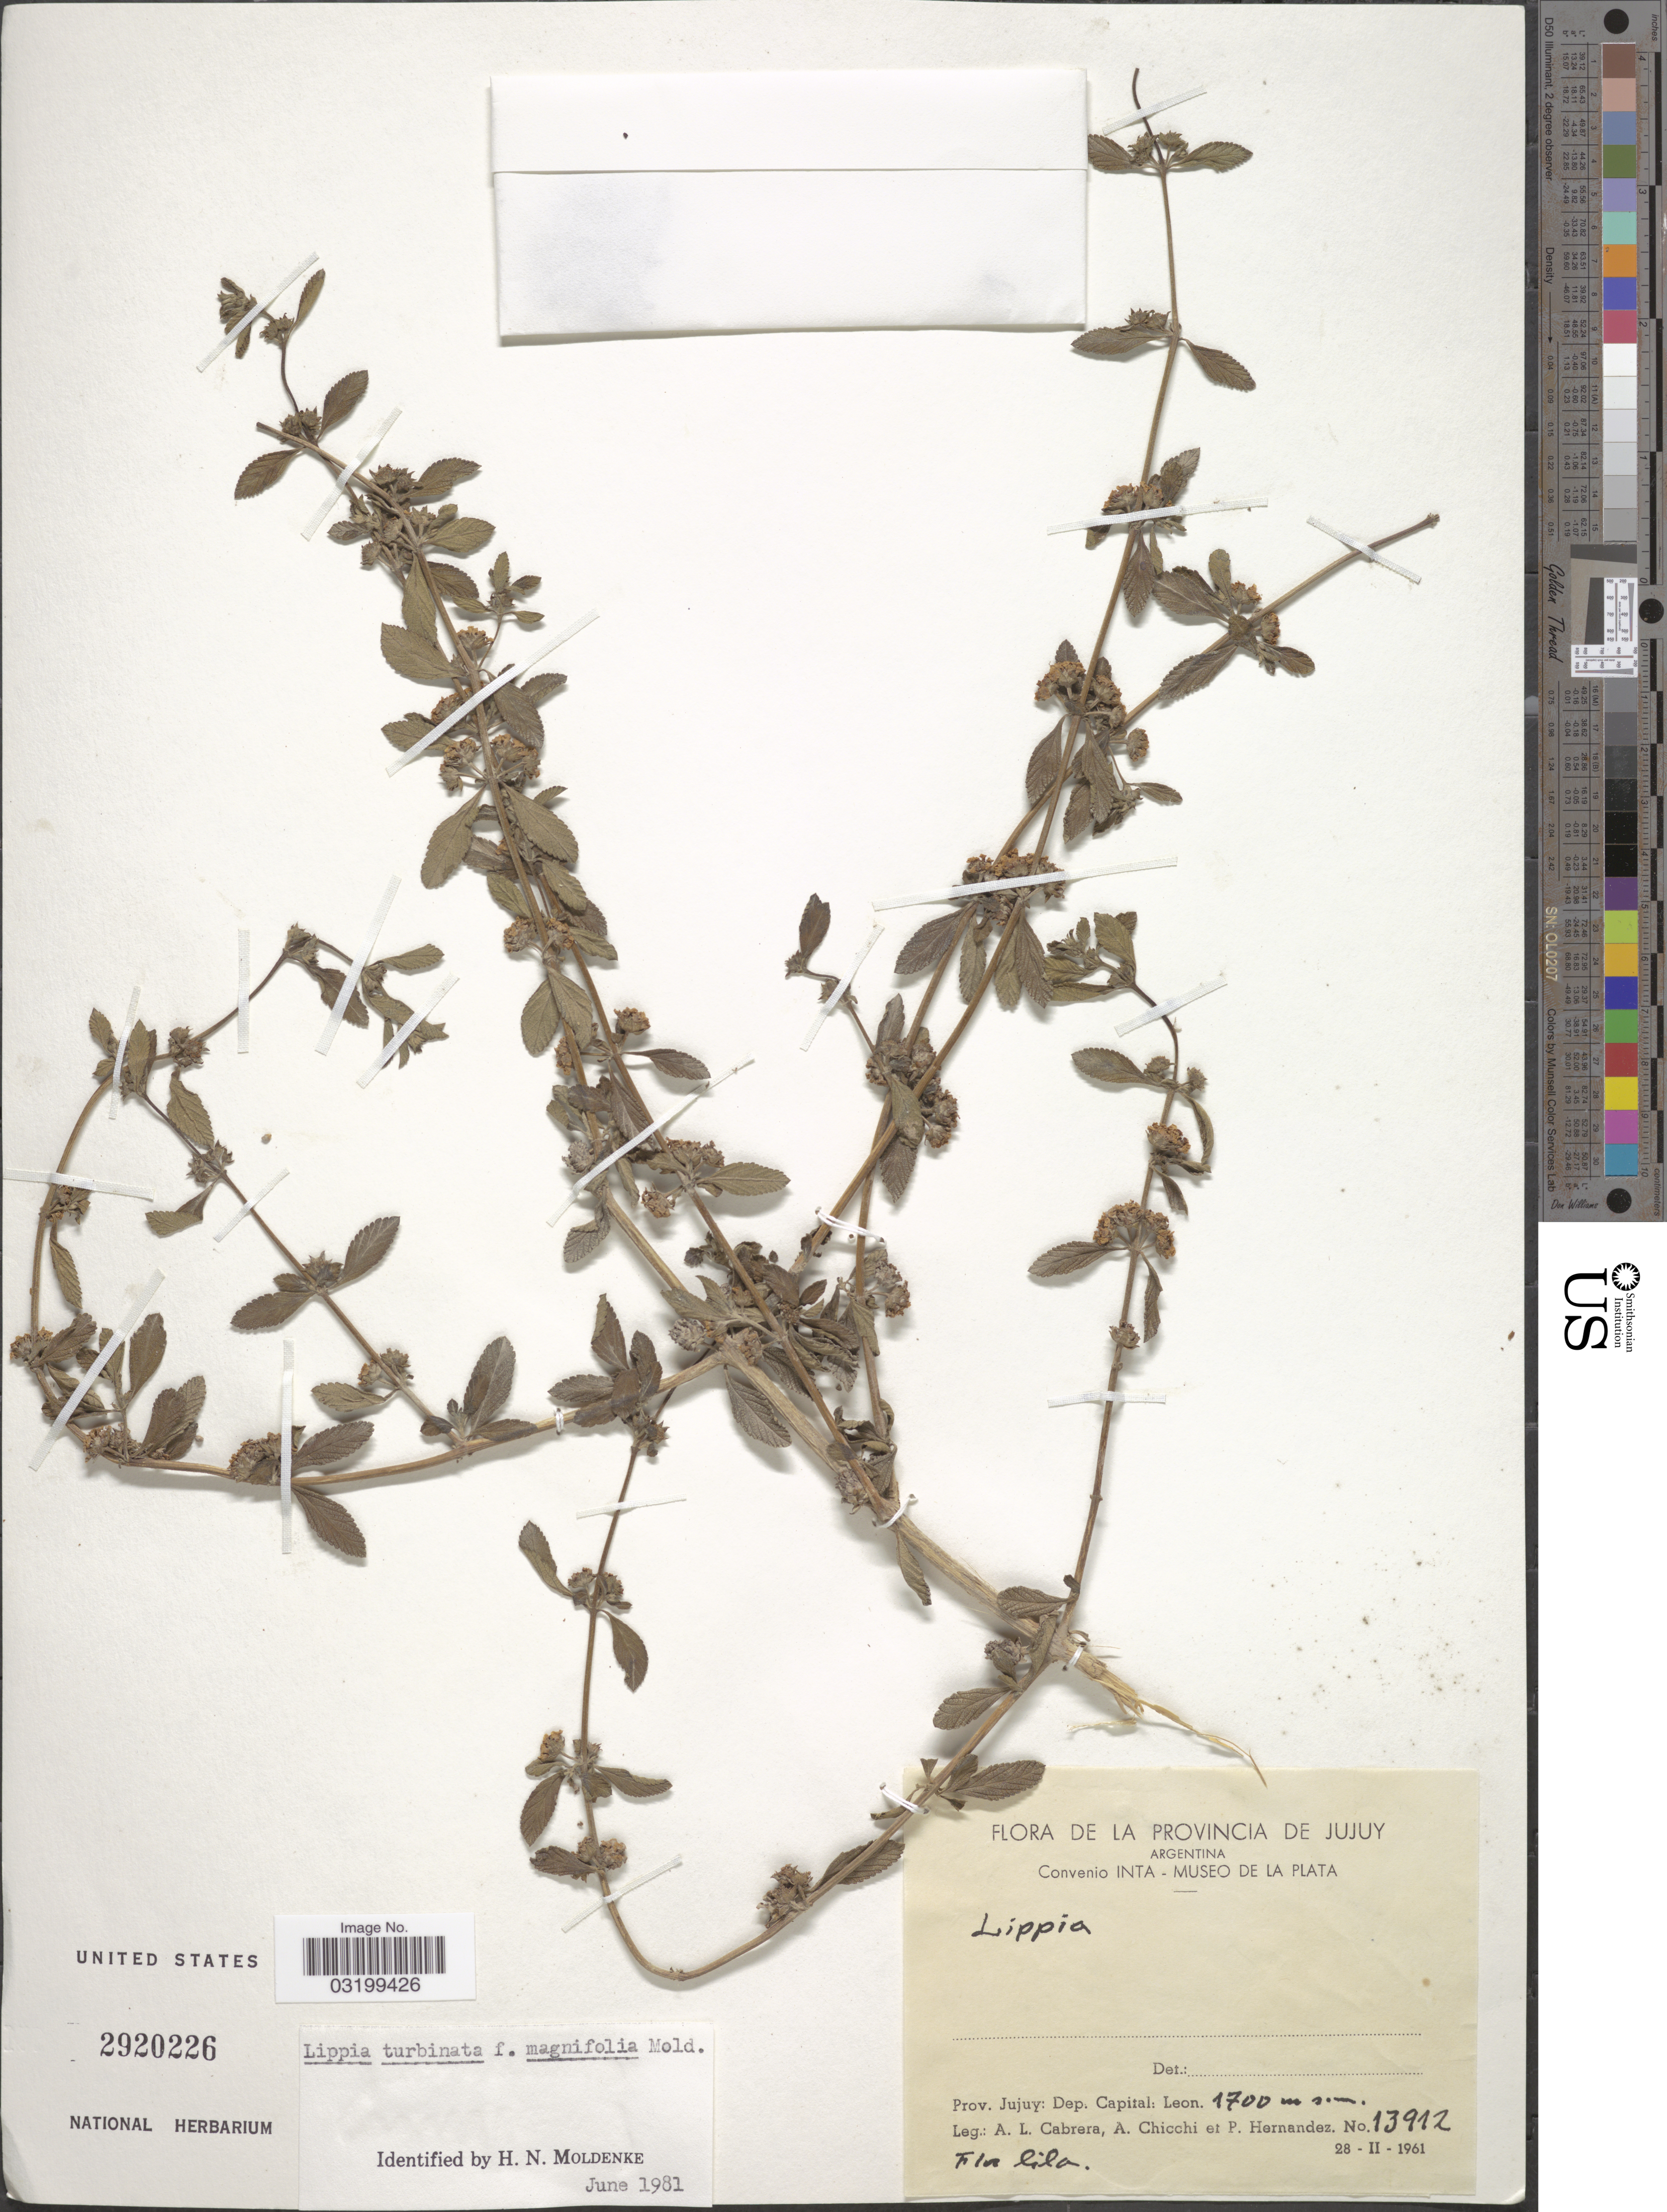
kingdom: Plantae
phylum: Tracheophyta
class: Magnoliopsida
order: Lamiales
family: Verbenaceae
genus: Lippia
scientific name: Lippia turbinata f. magnifolia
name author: Moldenke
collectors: A. L. Cabrera, A. Chicchi & P. Hernandez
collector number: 13912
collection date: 1961-02-28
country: Argentina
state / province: Jujuy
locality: Dep. Capital: Leon.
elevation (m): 1700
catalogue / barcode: US 2920226